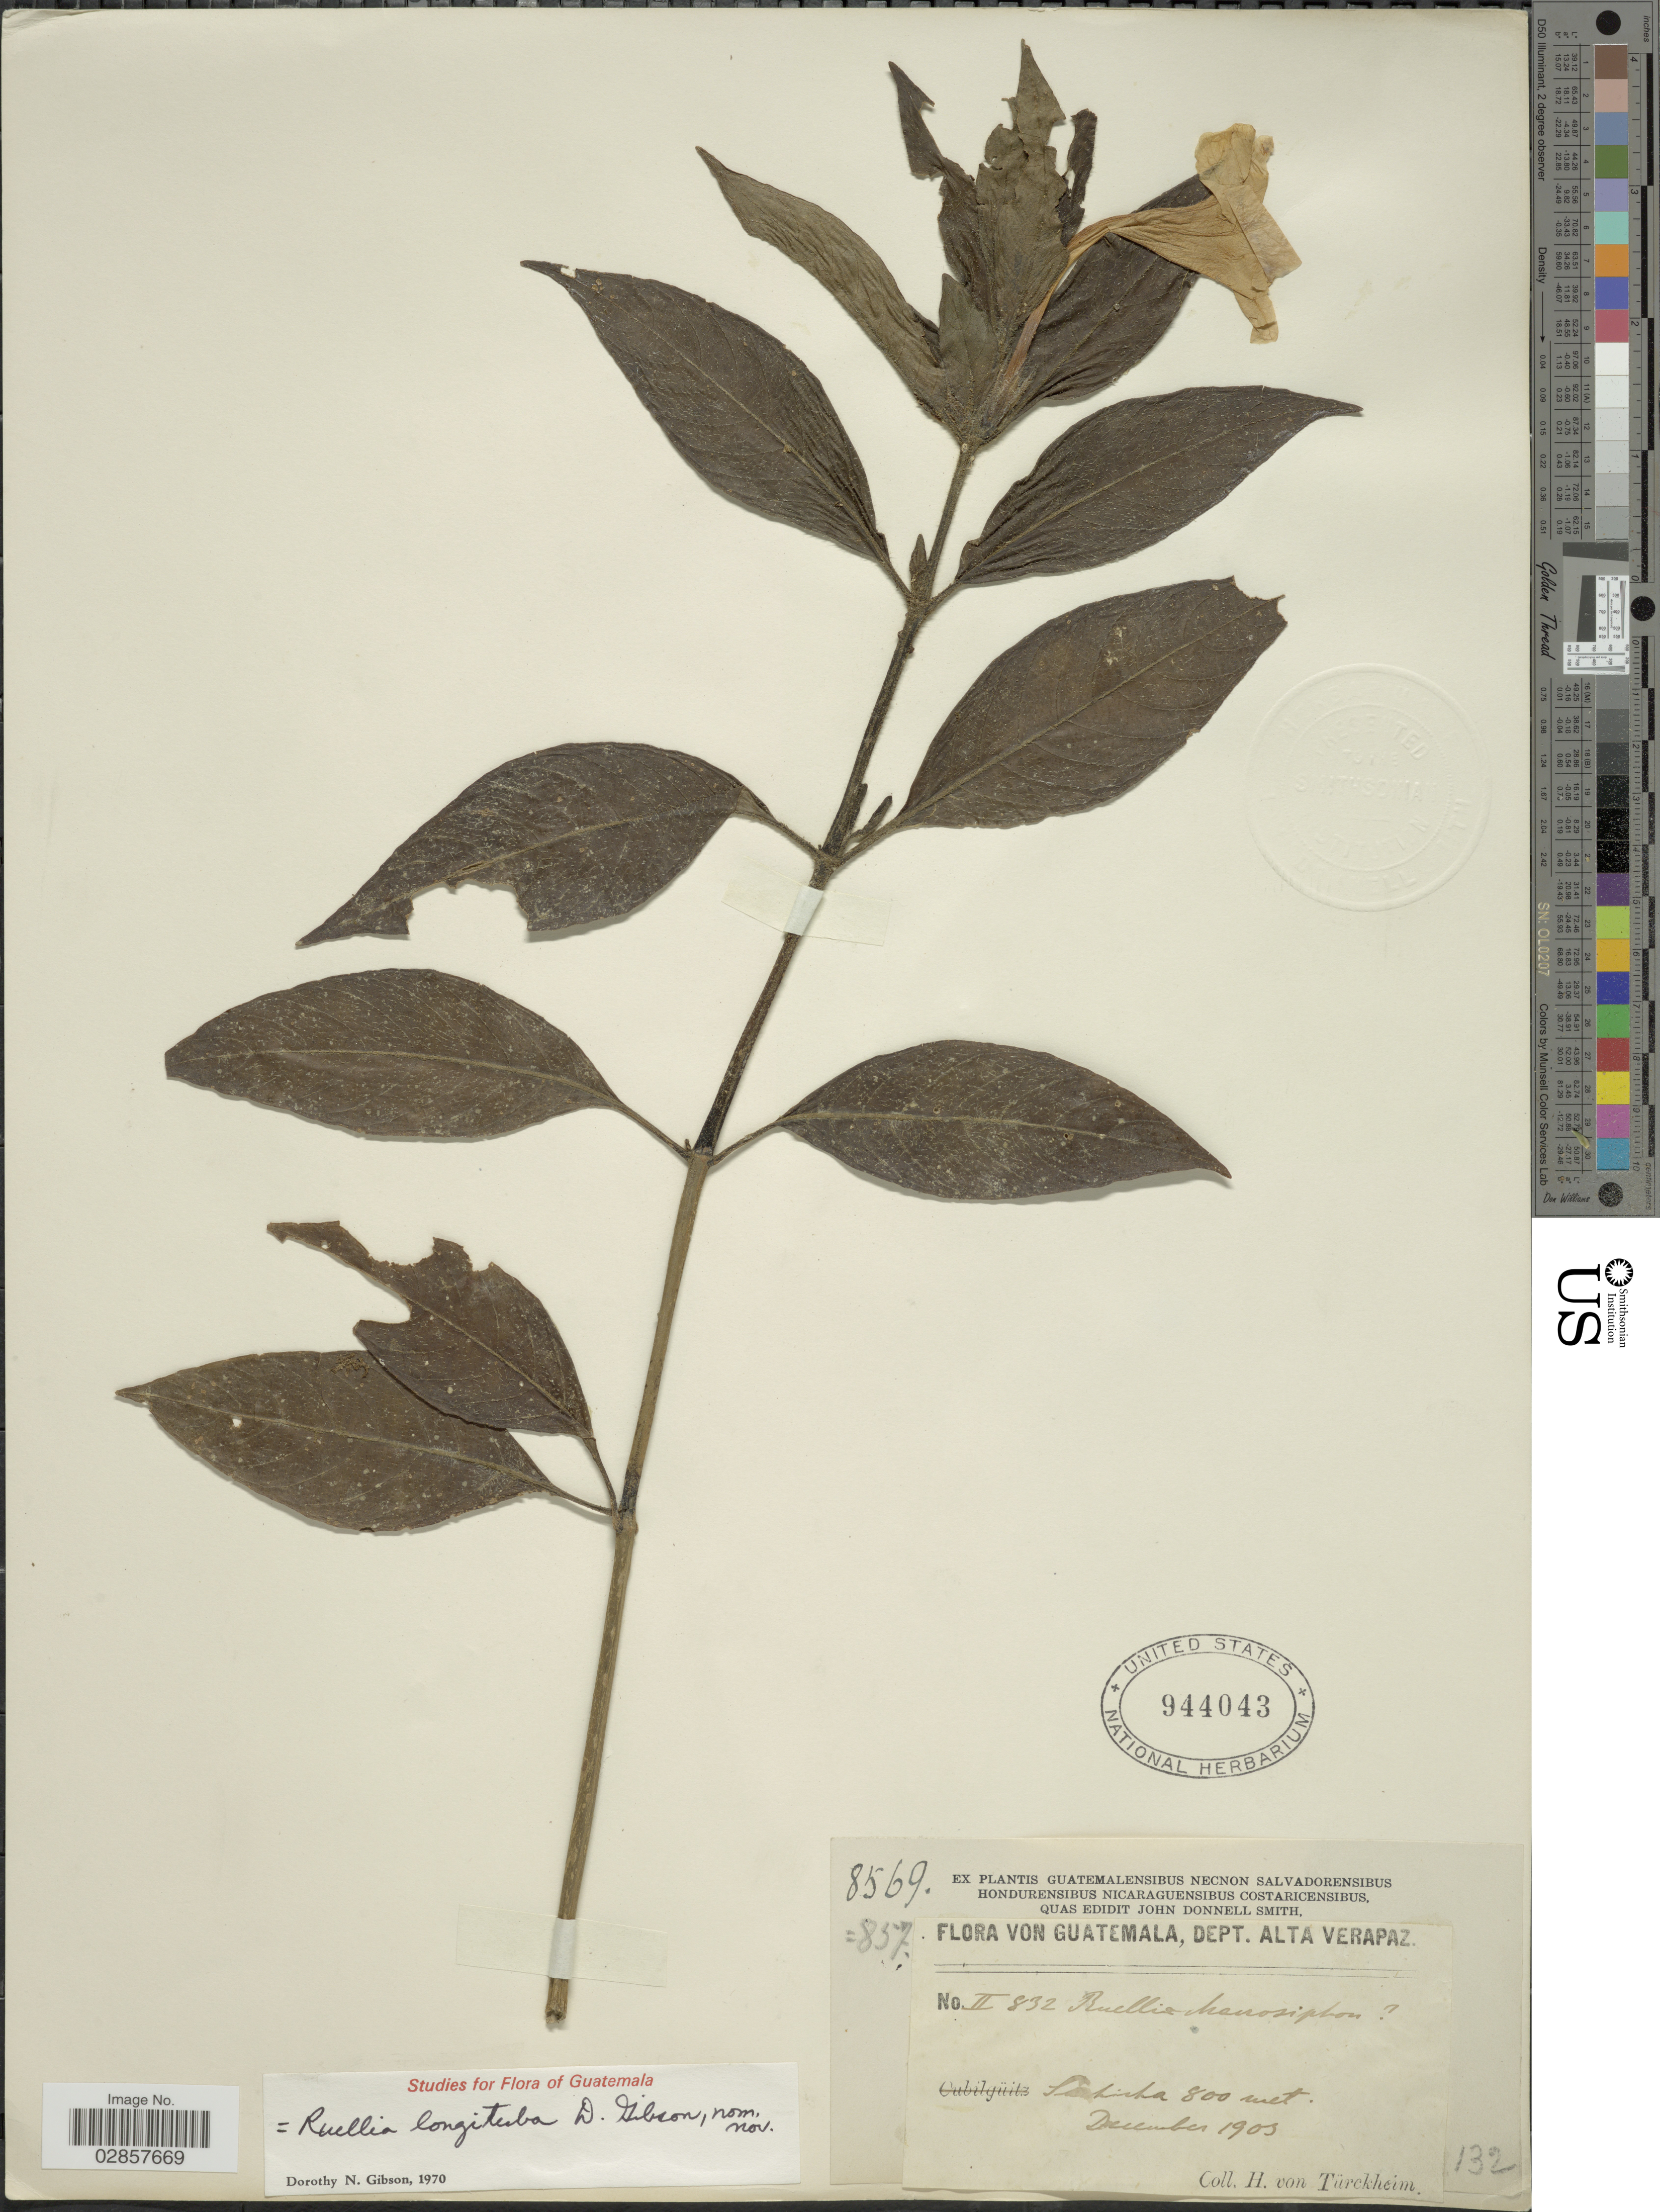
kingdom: Plantae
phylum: Tracheophyta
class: Magnoliopsida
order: Lamiales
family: Acanthaceae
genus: Ruellia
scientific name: Ruellia longituba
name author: D.N. Gibson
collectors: H. von Türckheim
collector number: II832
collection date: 1903-12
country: Guatemala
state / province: Alta Verapaz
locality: Dept. Alta Verapaz, Sachina.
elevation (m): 800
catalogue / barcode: US 944043